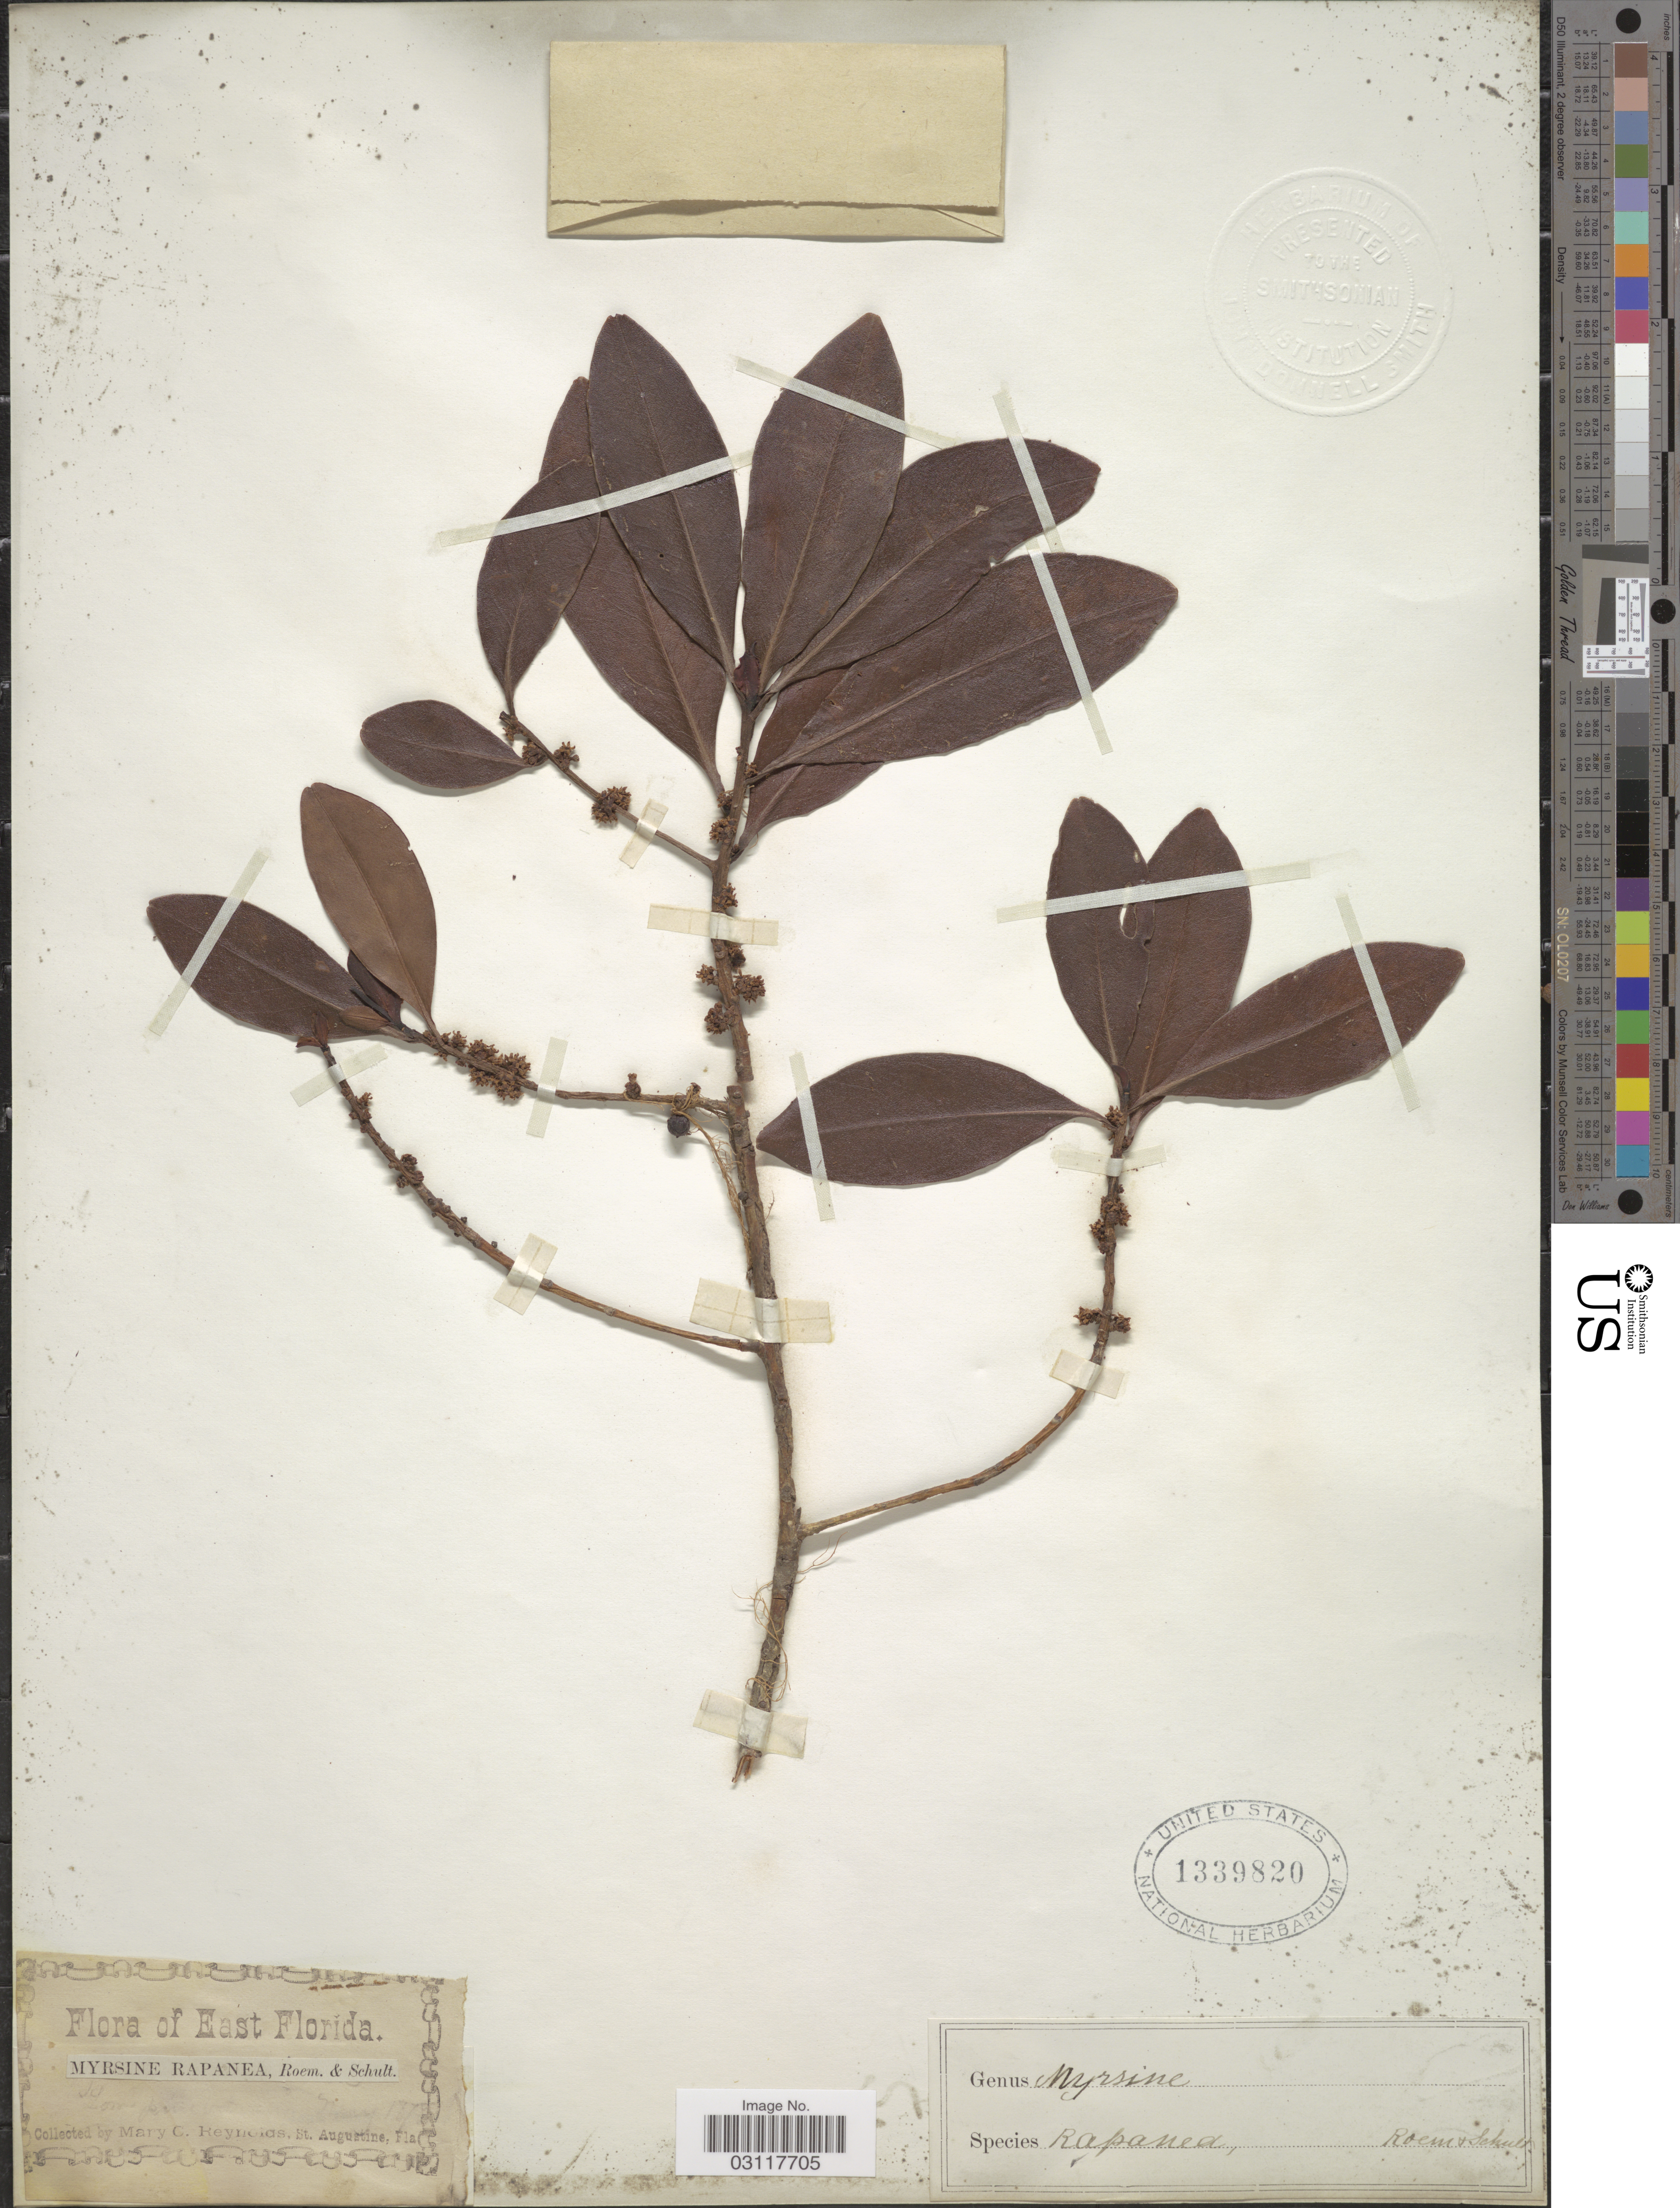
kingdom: Plantae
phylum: Tracheophyta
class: Magnoliopsida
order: Ericales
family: Primulaceae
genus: Rapanea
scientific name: Rapanea guianensis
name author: Aubl.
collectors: M. Reynolds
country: United States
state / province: Florida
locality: East Florida.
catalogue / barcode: US 1339820